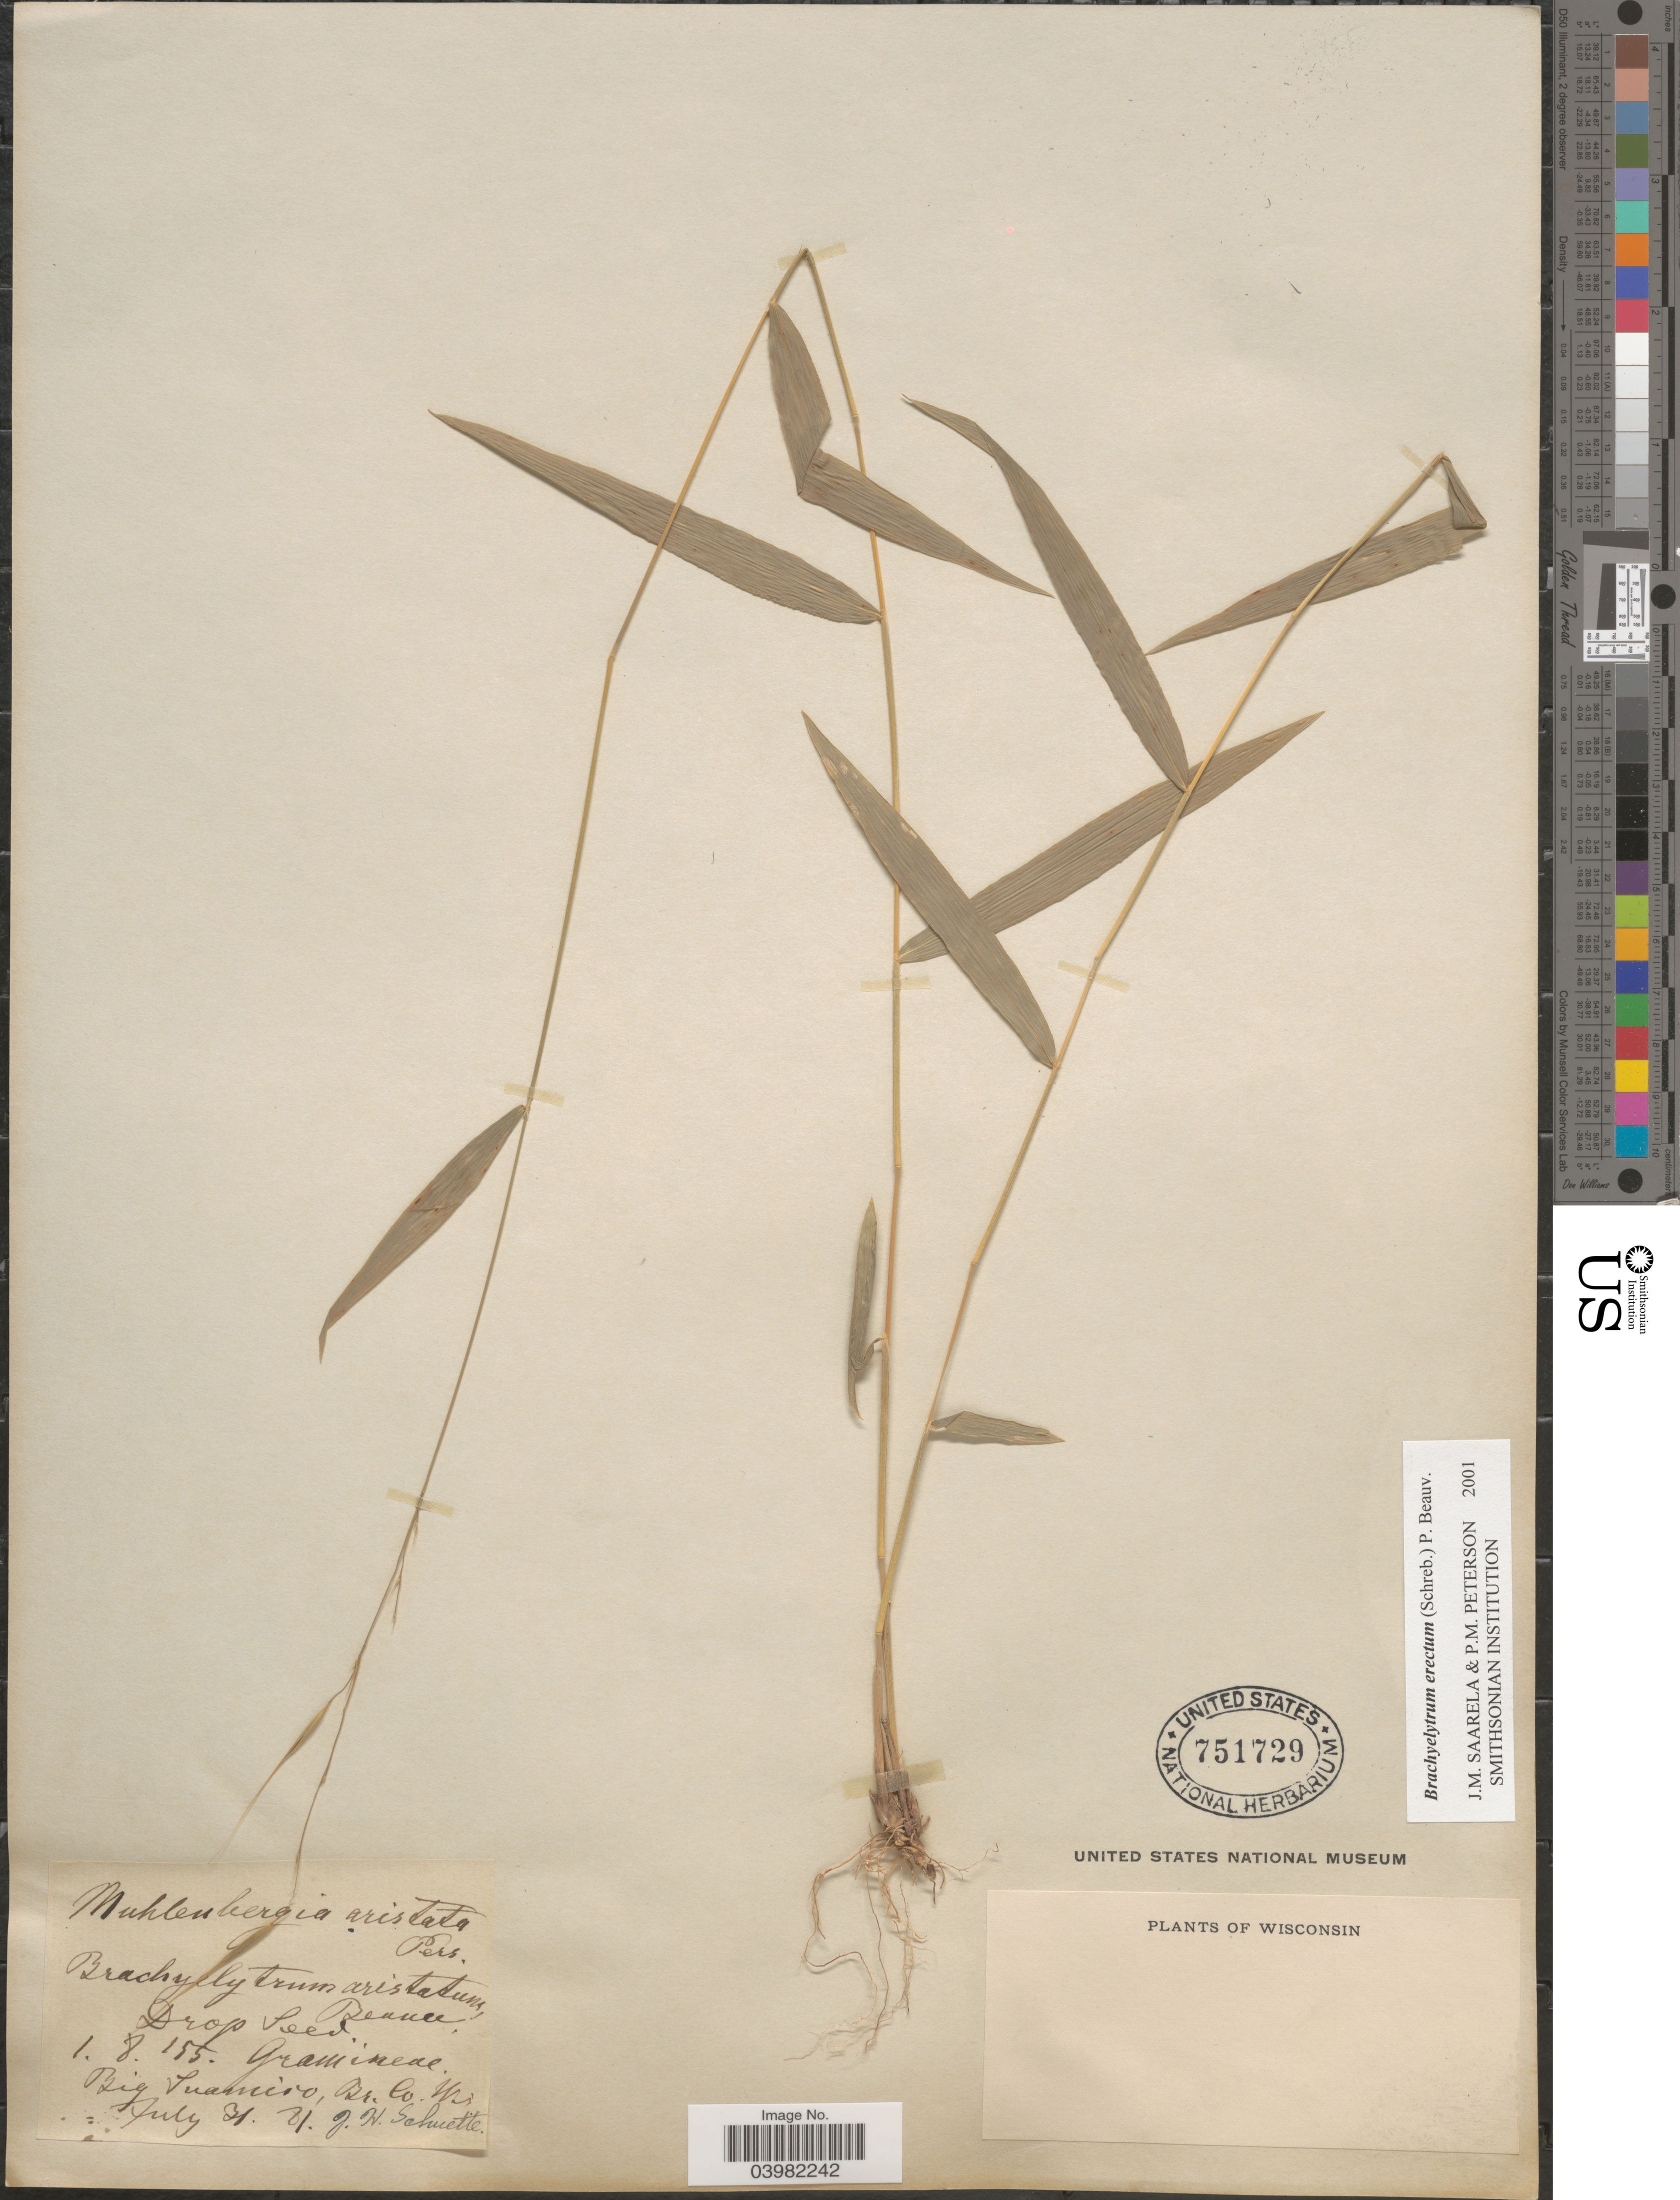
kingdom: Plantae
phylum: Tracheophyta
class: Liliopsida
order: Poales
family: Poaceae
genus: Brachyelytrum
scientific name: Brachyelytrum erectum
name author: (Schreb.) P. Beauv.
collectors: J. H. Schuette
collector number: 18155 ?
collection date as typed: Transcribed d/m/y: 31/7/81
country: United States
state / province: Wisconsin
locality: Big Suamico, Br. Co.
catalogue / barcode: US 751729